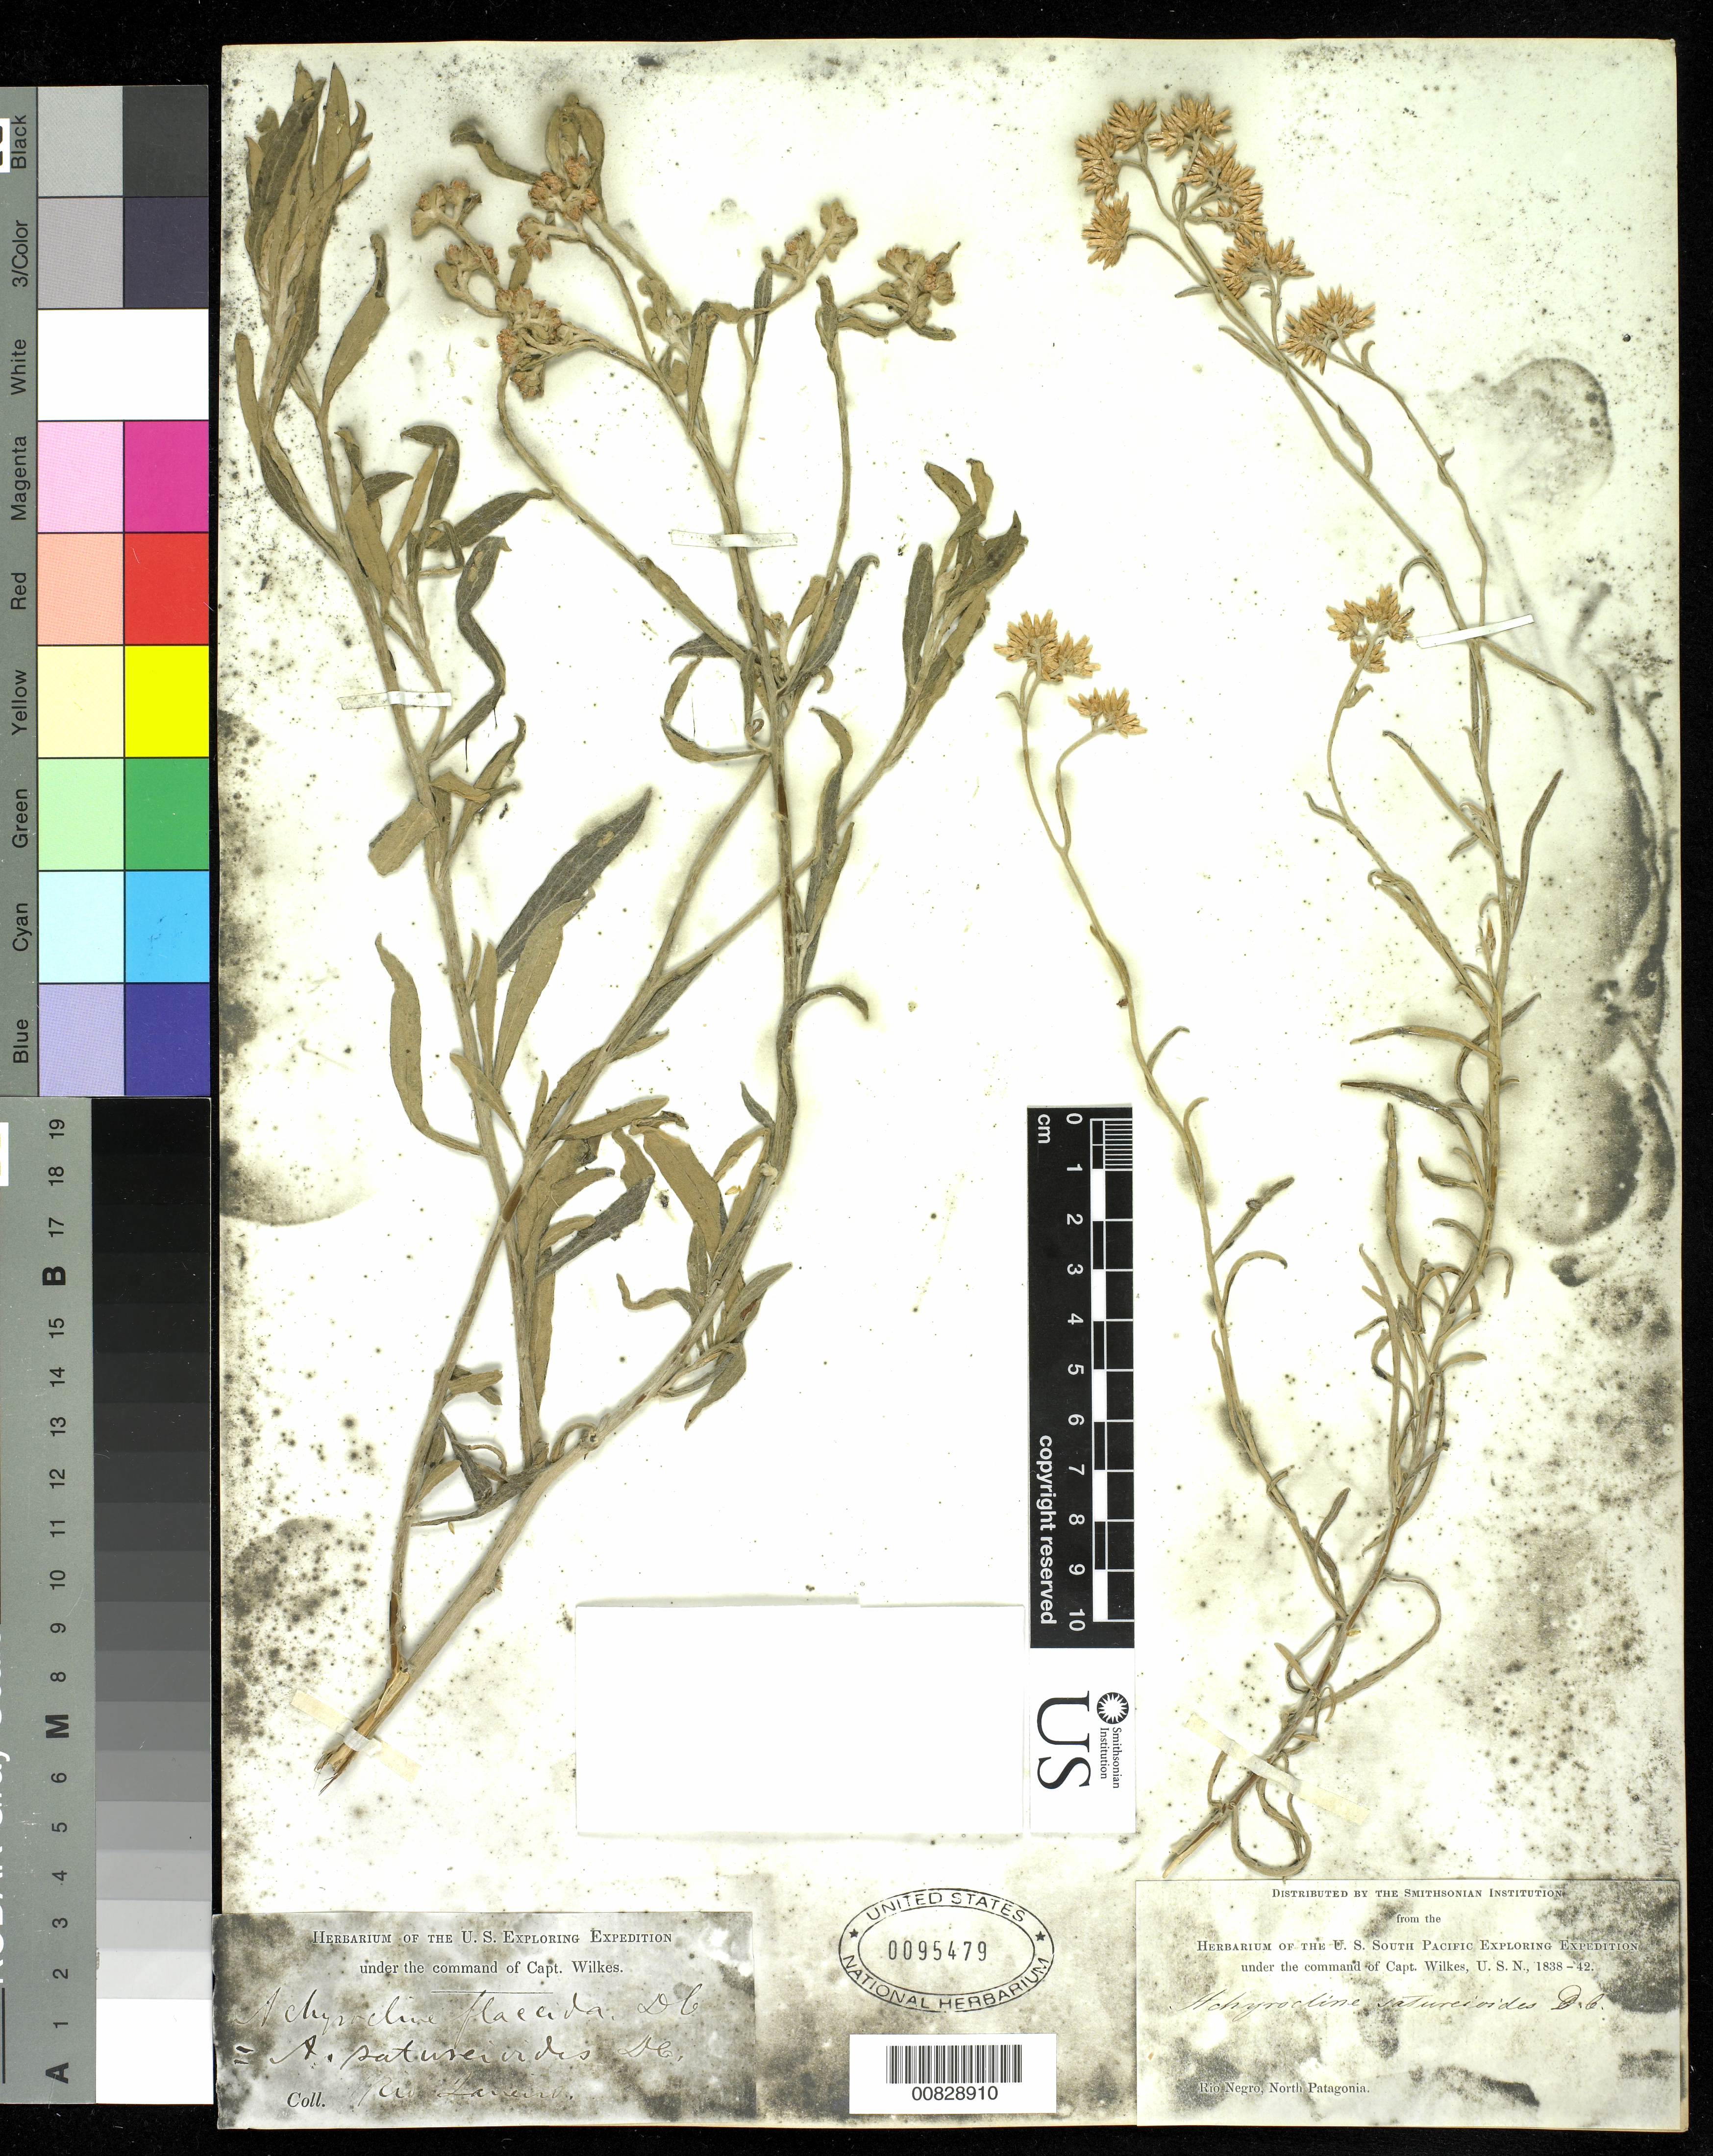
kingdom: Plantae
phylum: Tracheophyta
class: Magnoliopsida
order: Asterales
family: Asteraceae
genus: Achyrocline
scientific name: Achyrocline satureioides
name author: (Lam.) DC.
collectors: Wilkes Explor. Exped.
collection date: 1838/1842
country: Argentina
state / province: Rio Negro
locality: Rio Negro, North Patagonia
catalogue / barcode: US 95479-2